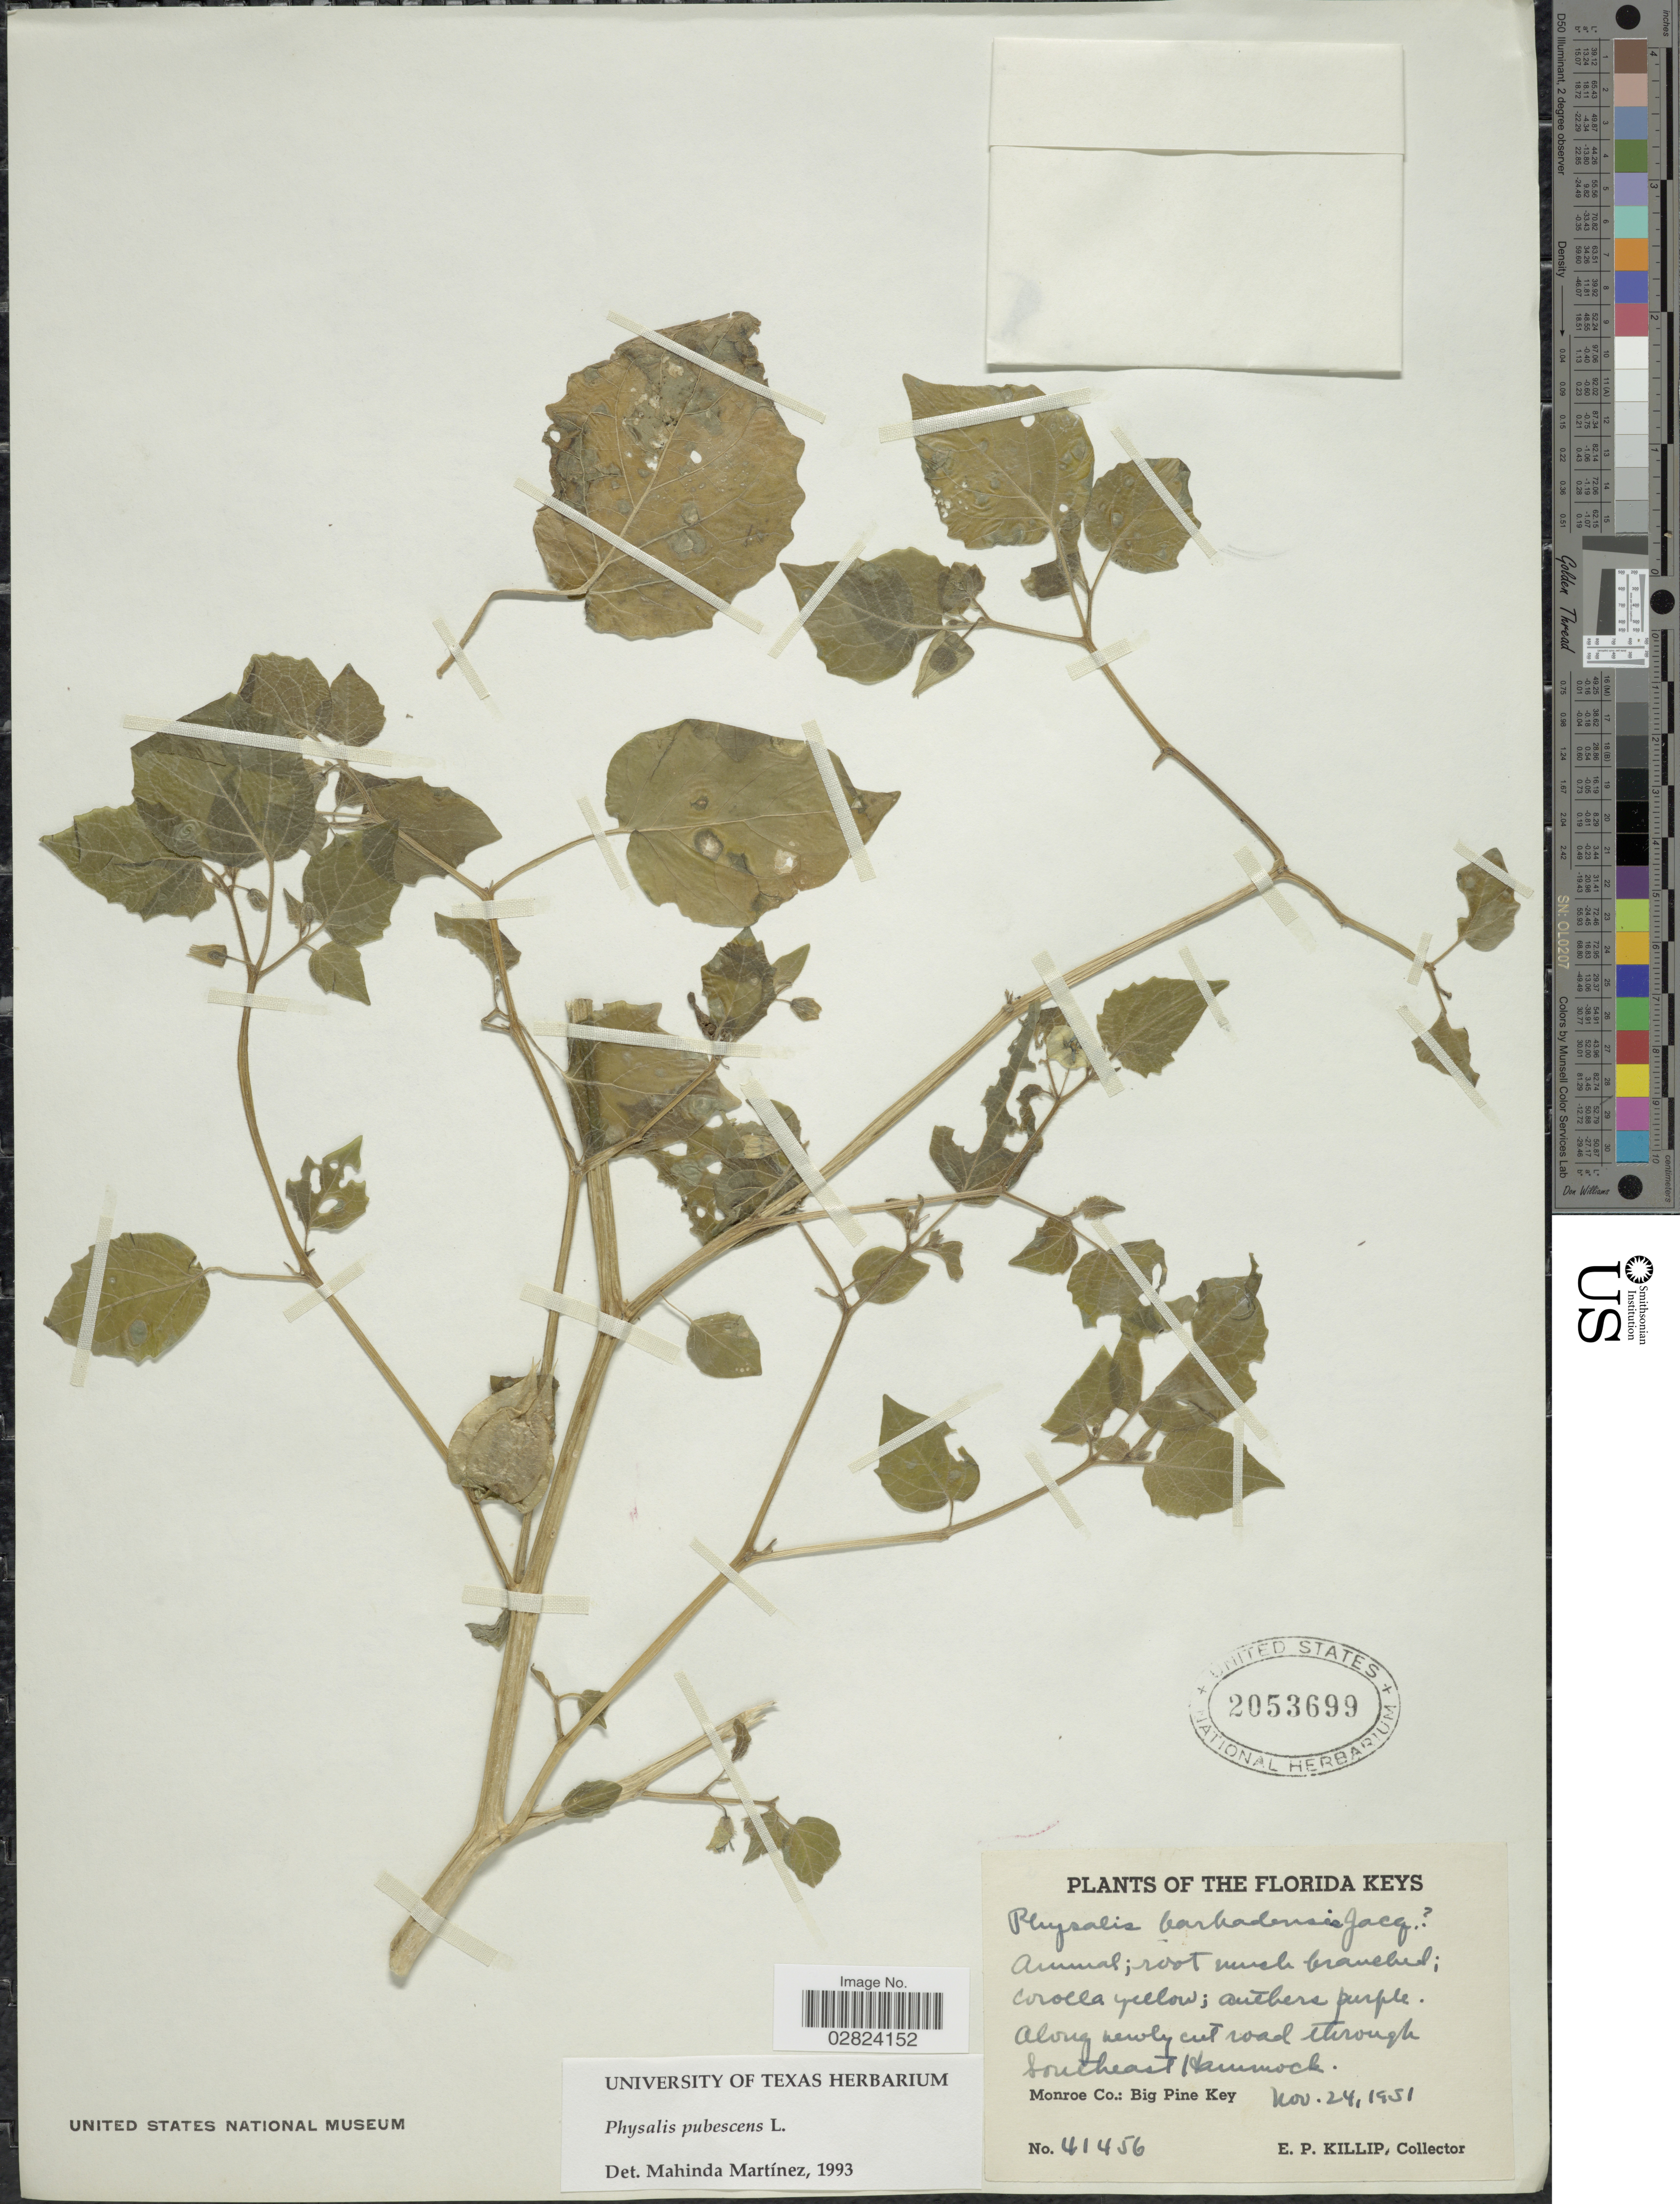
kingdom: Plantae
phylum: Tracheophyta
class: Magnoliopsida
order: Solanales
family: Solanaceae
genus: Physalis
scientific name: Physalis pubescens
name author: L.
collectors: E. P. Killip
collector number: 41456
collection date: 1951-11-24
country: United States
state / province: Florida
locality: The Florida Keys. Along newly cut road through Southeast Hammock. Monroe Co.: Big Pine Key.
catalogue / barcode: US 2053699